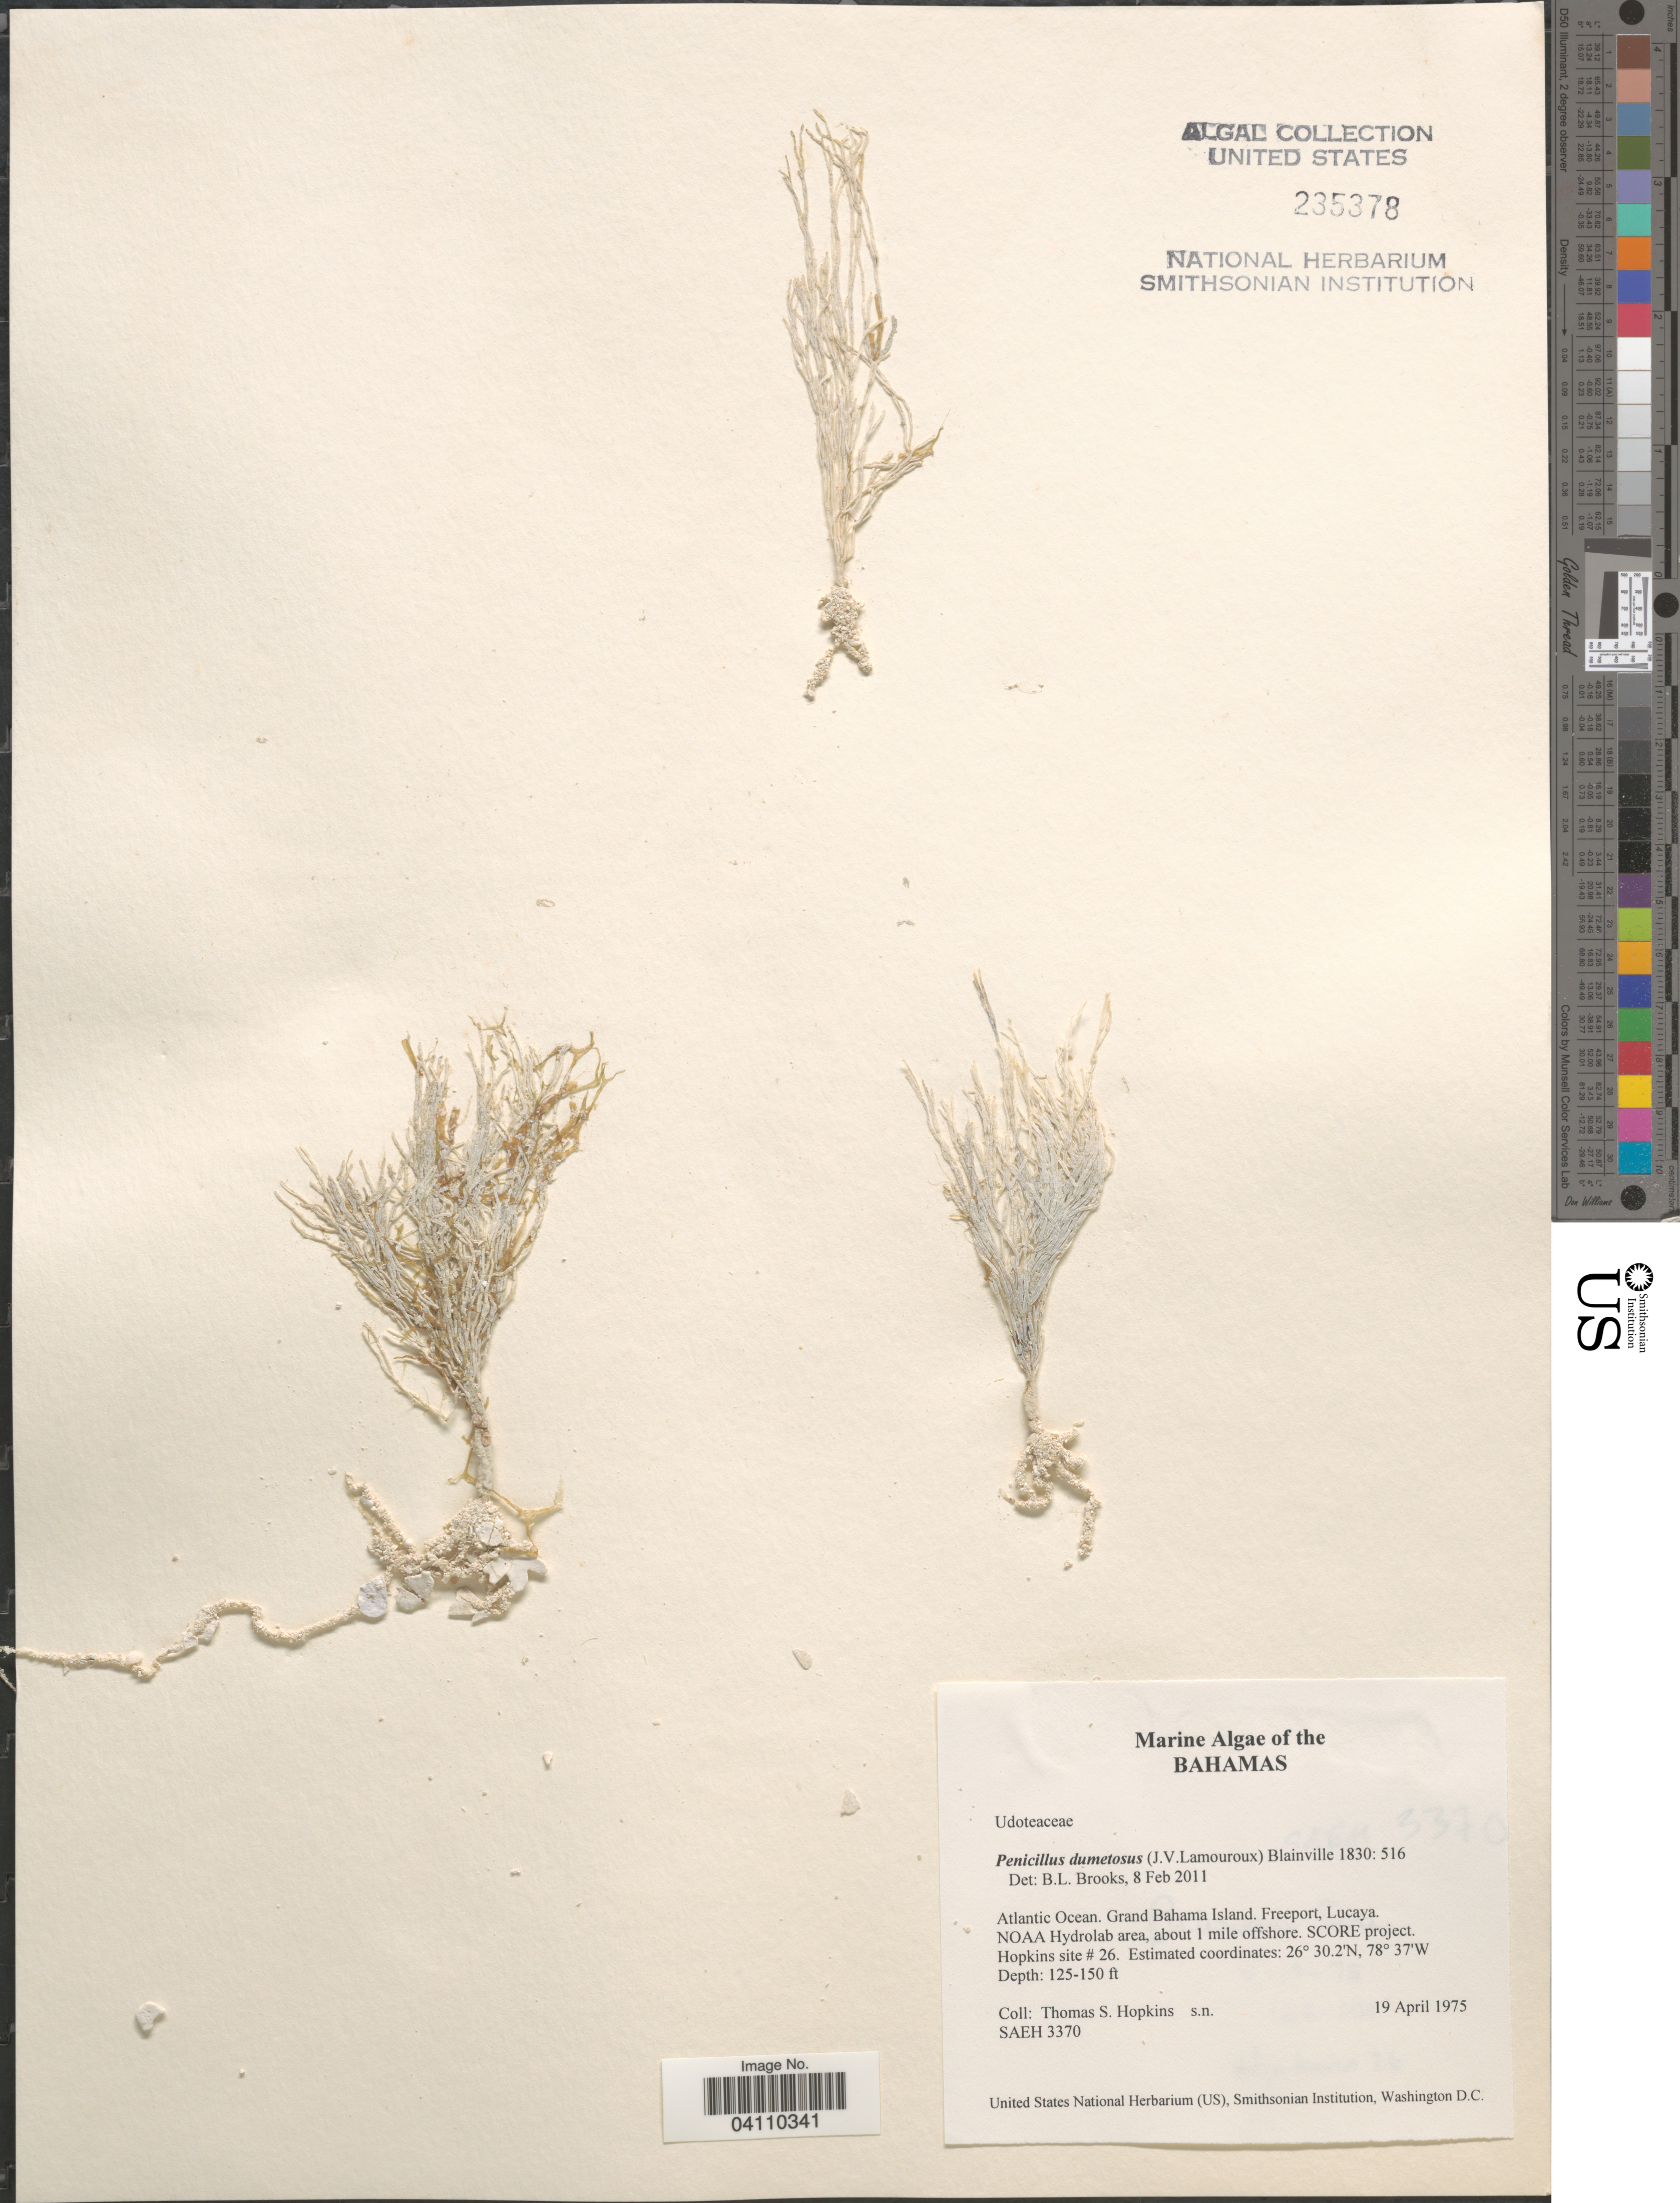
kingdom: Plantae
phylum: Chlorophyta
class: Ulvophyceae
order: Bryopsidales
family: Udoteaceae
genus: Penicillus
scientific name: Penicillus dumetosus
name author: (J.V.Lamouroux) Blainville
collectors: T. Hopkins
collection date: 1975-04-19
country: Bahamas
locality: Atlantic Ocean. Grand Bahama Island. Freeport, Lucaya. NOAA Hydrolab area, about 1 mile offshore. SCORE project. Hopkins site # 26.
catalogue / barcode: US 235378